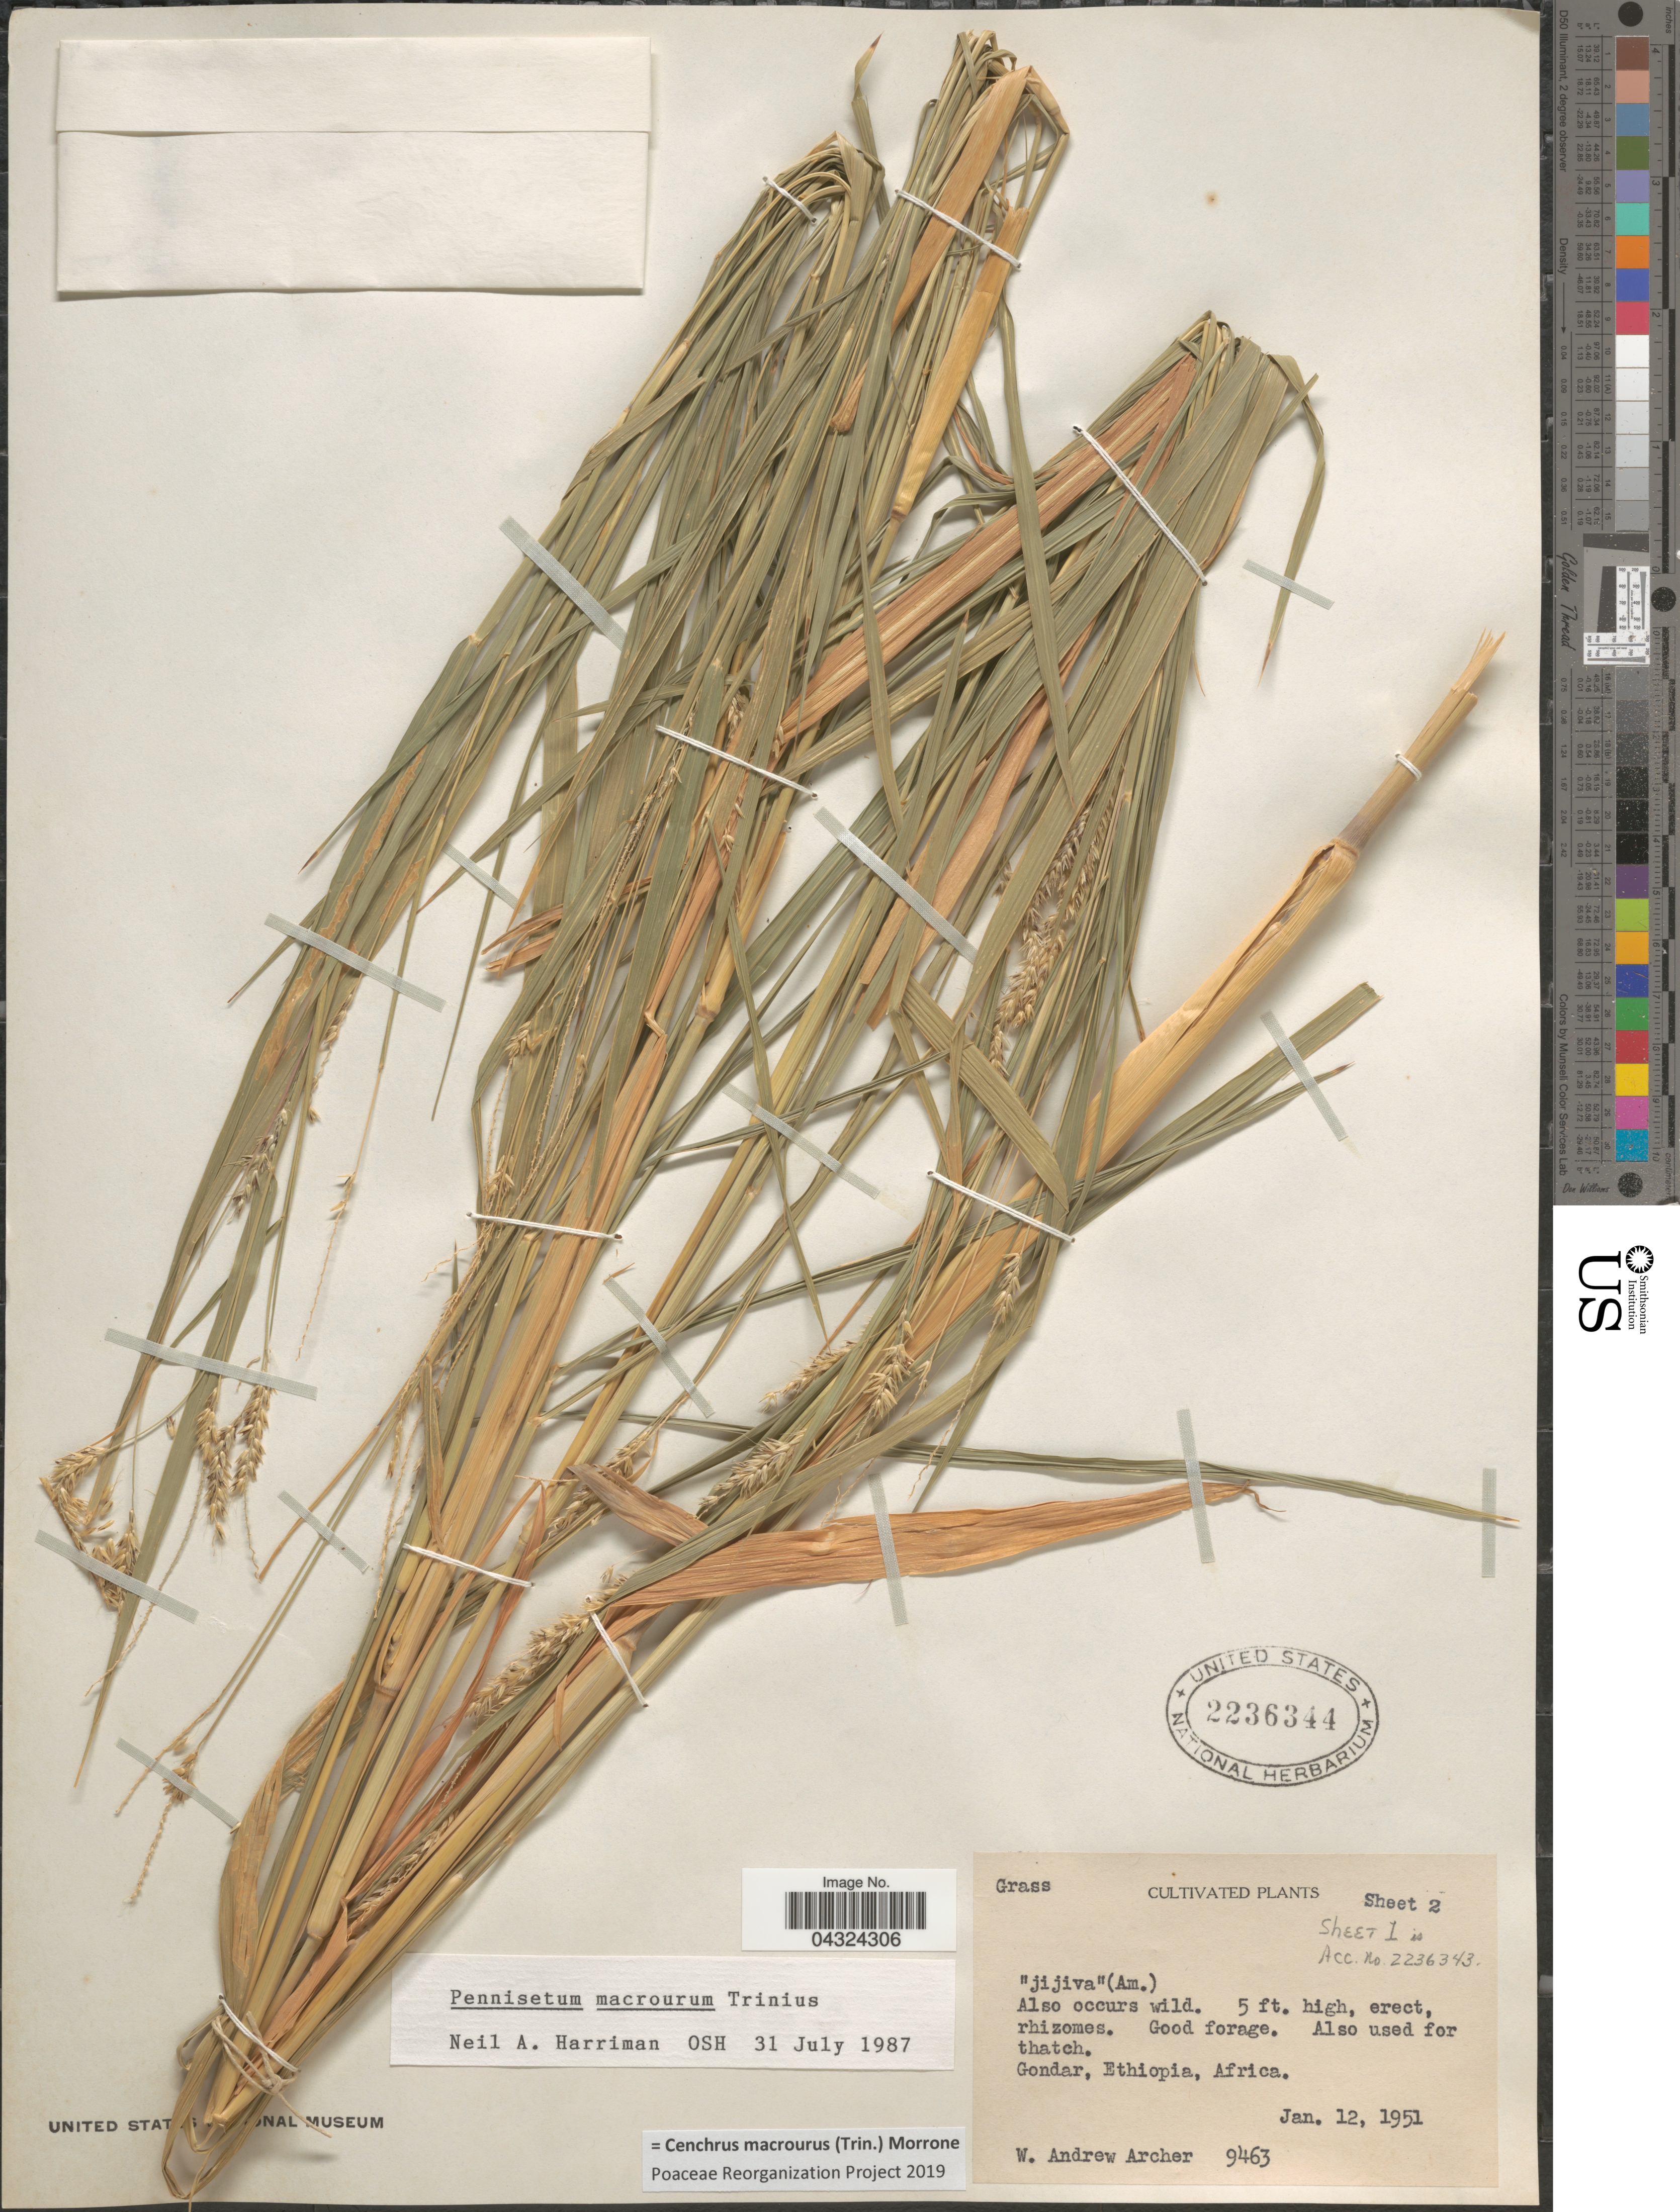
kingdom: Plantae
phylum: Tracheophyta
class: Liliopsida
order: Poales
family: Poaceae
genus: Cenchrus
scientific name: Cenchrus macrourus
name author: (Trin.) Morrone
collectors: W. A. Archer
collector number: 9463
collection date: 1951-01-12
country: Ethiopia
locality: Gondar.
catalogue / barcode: US 2236344